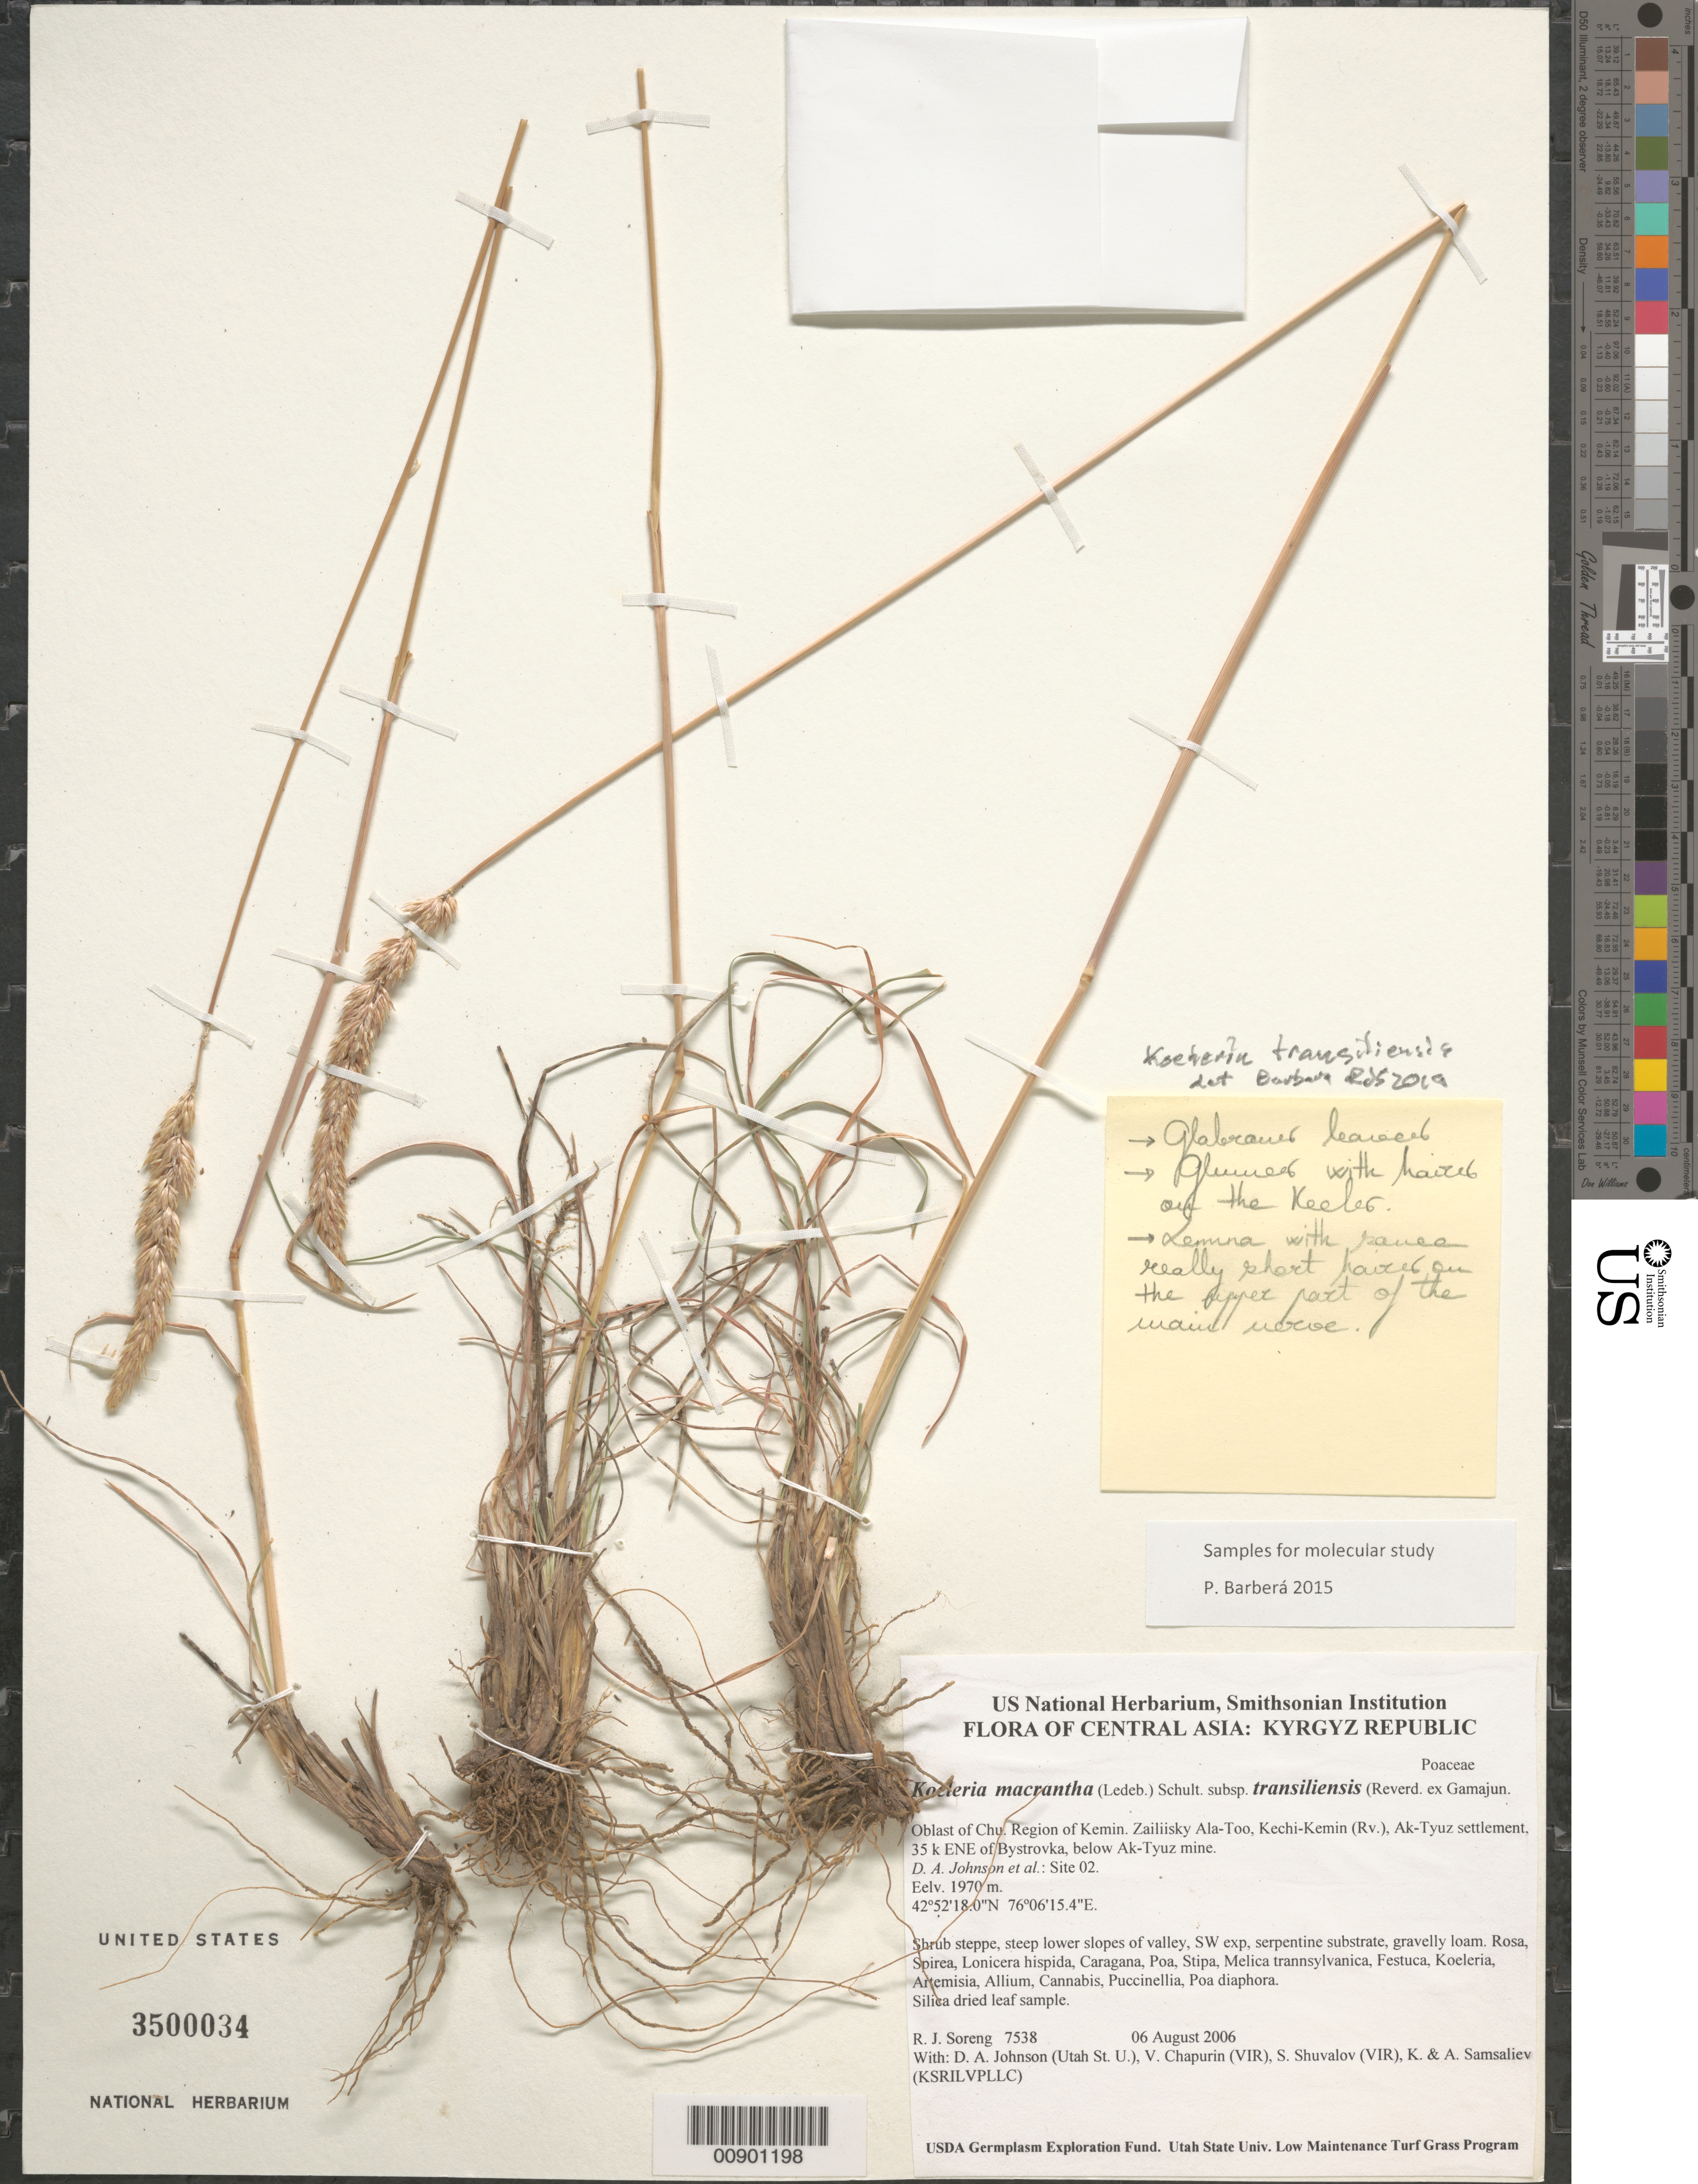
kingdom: Plantae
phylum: Tracheophyta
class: Liliopsida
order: Poales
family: Poaceae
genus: Koeleria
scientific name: Koeleria transilliensis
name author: Reverd. ex Gamajun.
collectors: R. J. Soreng, D. Johnson, S. Shuvalov, V. Chapurin, K. Samsaliev & A. Samsaliev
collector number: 7538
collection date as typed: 06 Aug 2006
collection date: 2006-08-06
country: Kyrgyzstan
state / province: Chu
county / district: Kemin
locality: Zailiisky Ala-Too, Kechi-Kemin (Rv.), Ak-Tyuz settlement, 35 km ENE of Bystrovka, below Ak-Tyuz mine.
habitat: Shrub steppe, steep lower slopes of valley, SW exp, serpentine substrate, gravelly loam,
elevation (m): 1970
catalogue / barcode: US 3500034